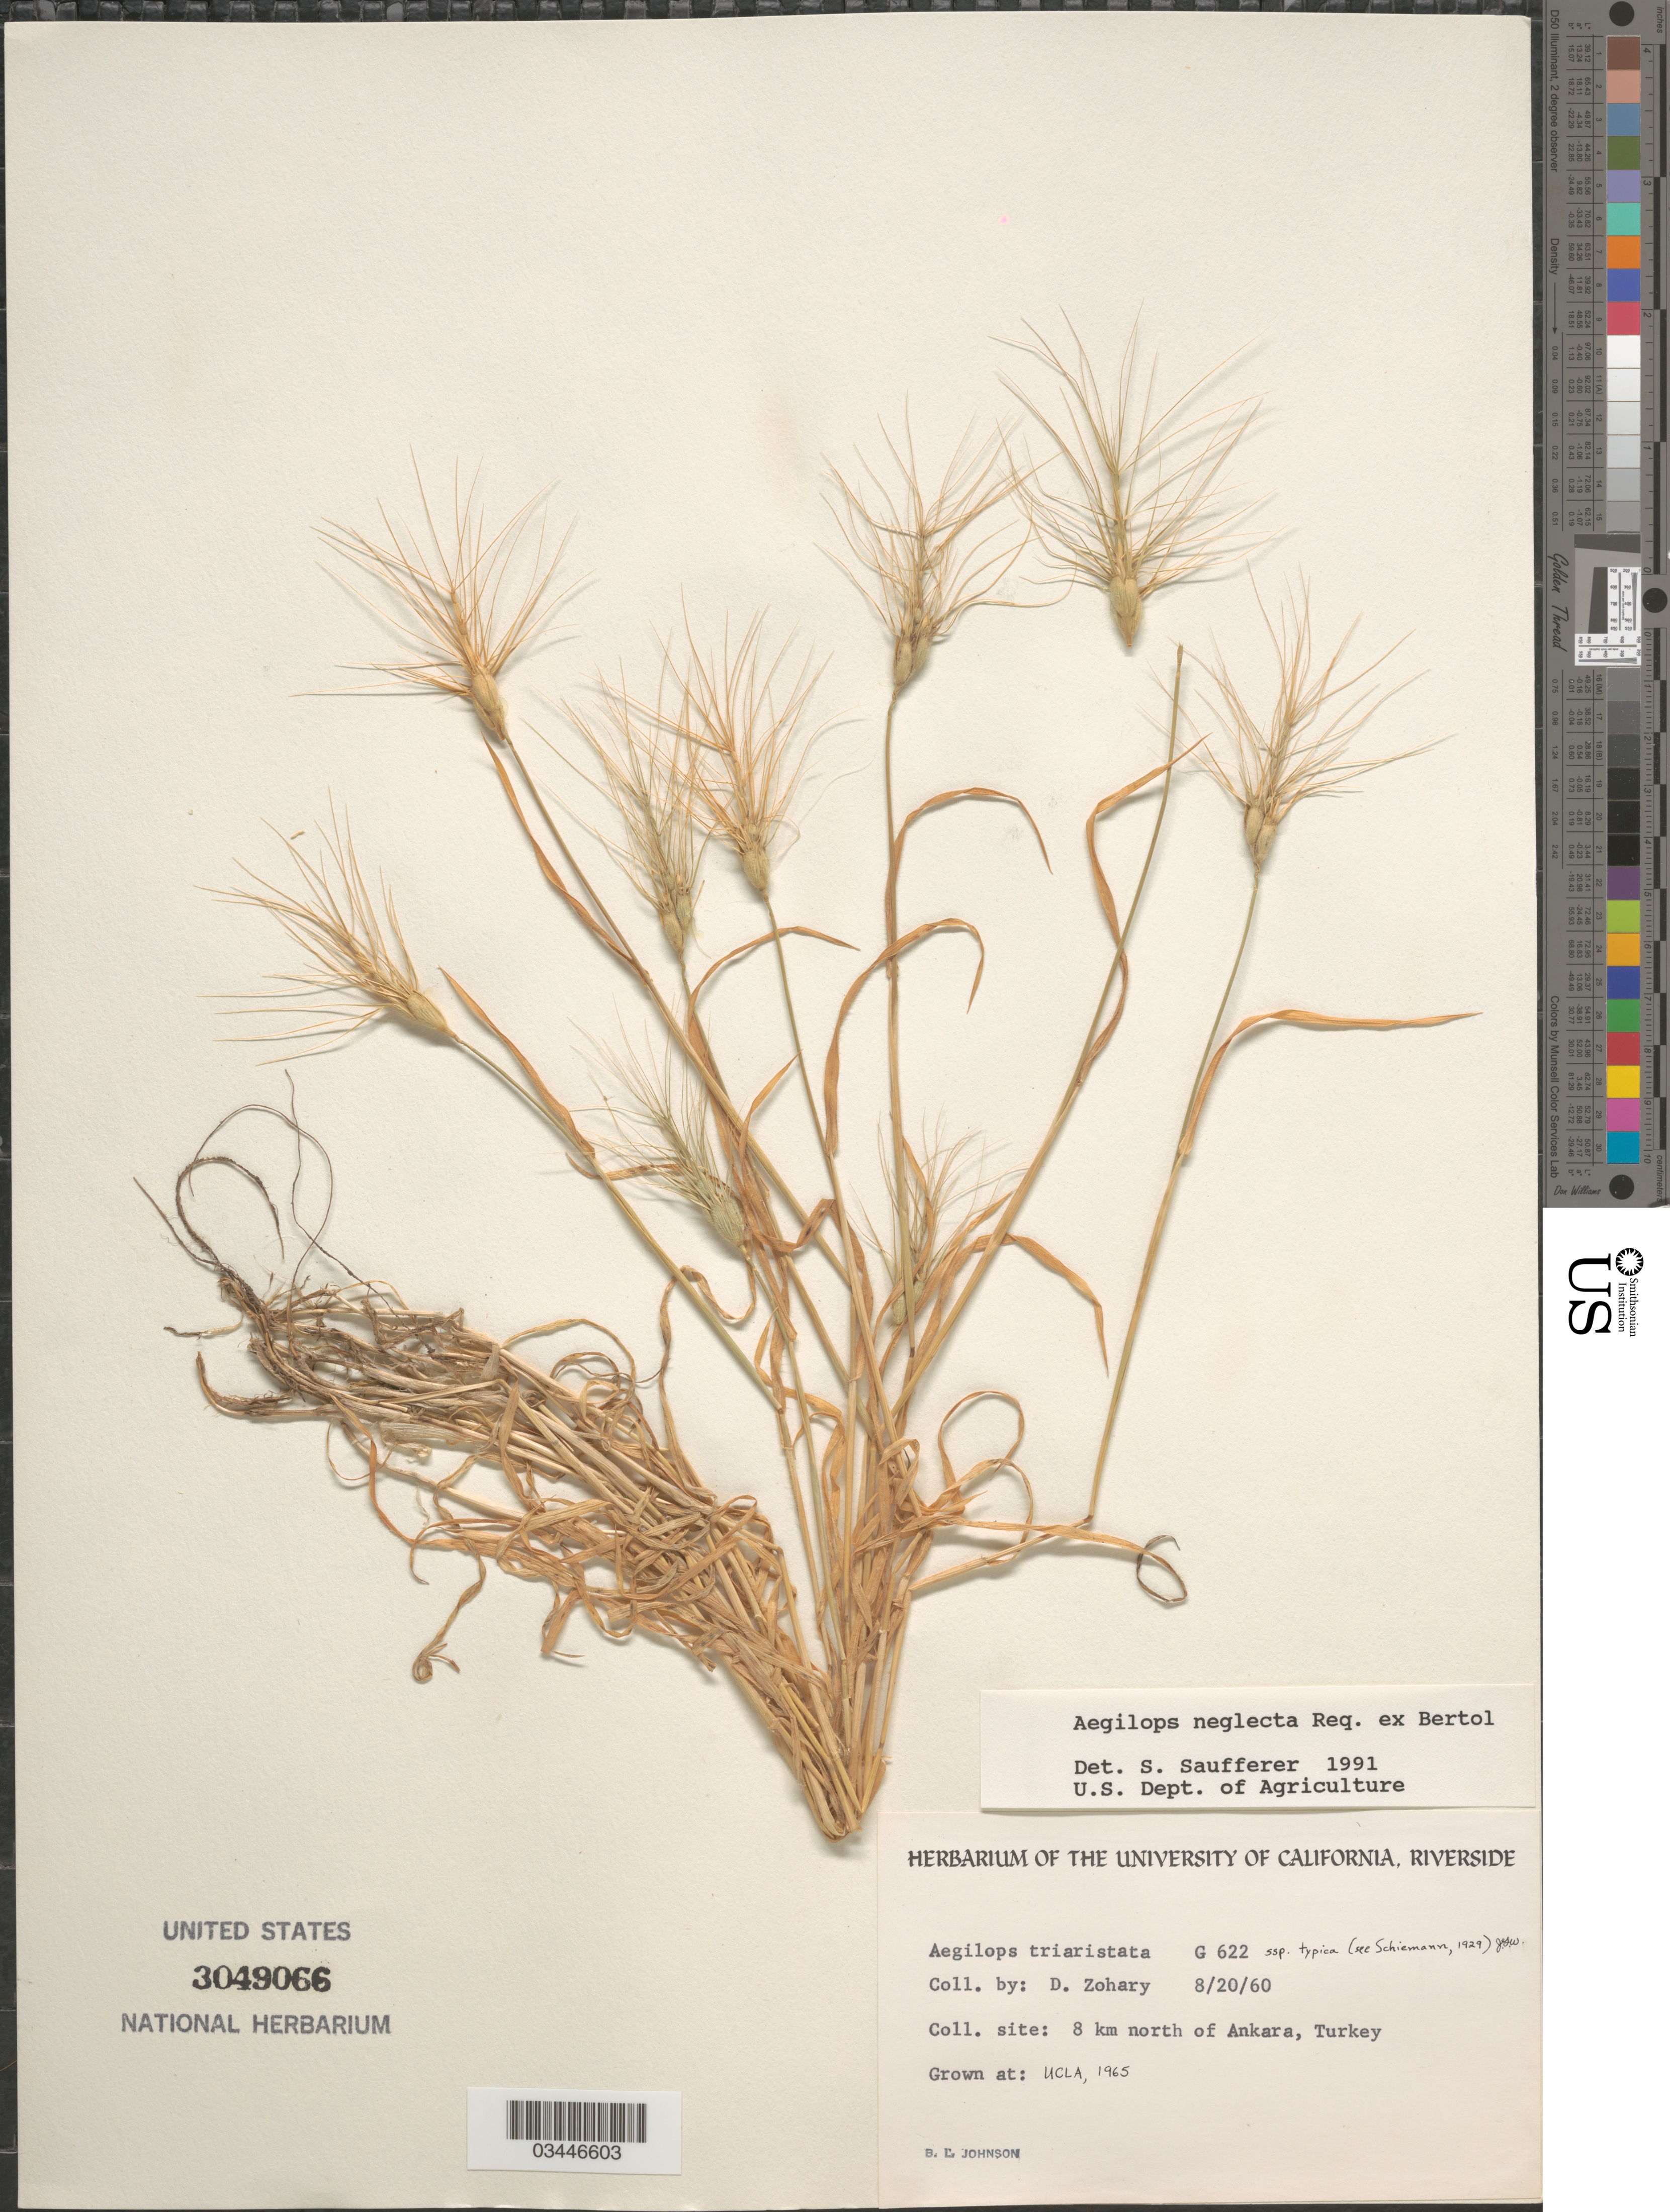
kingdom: Plantae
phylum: Tracheophyta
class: Liliopsida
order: Poales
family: Poaceae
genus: Aegilops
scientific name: Aegilops neglecta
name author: Req. ex Bertol.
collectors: B. Johnson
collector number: G622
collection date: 1965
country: United States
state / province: California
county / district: Los Angeles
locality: UCLA.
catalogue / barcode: US 3049066